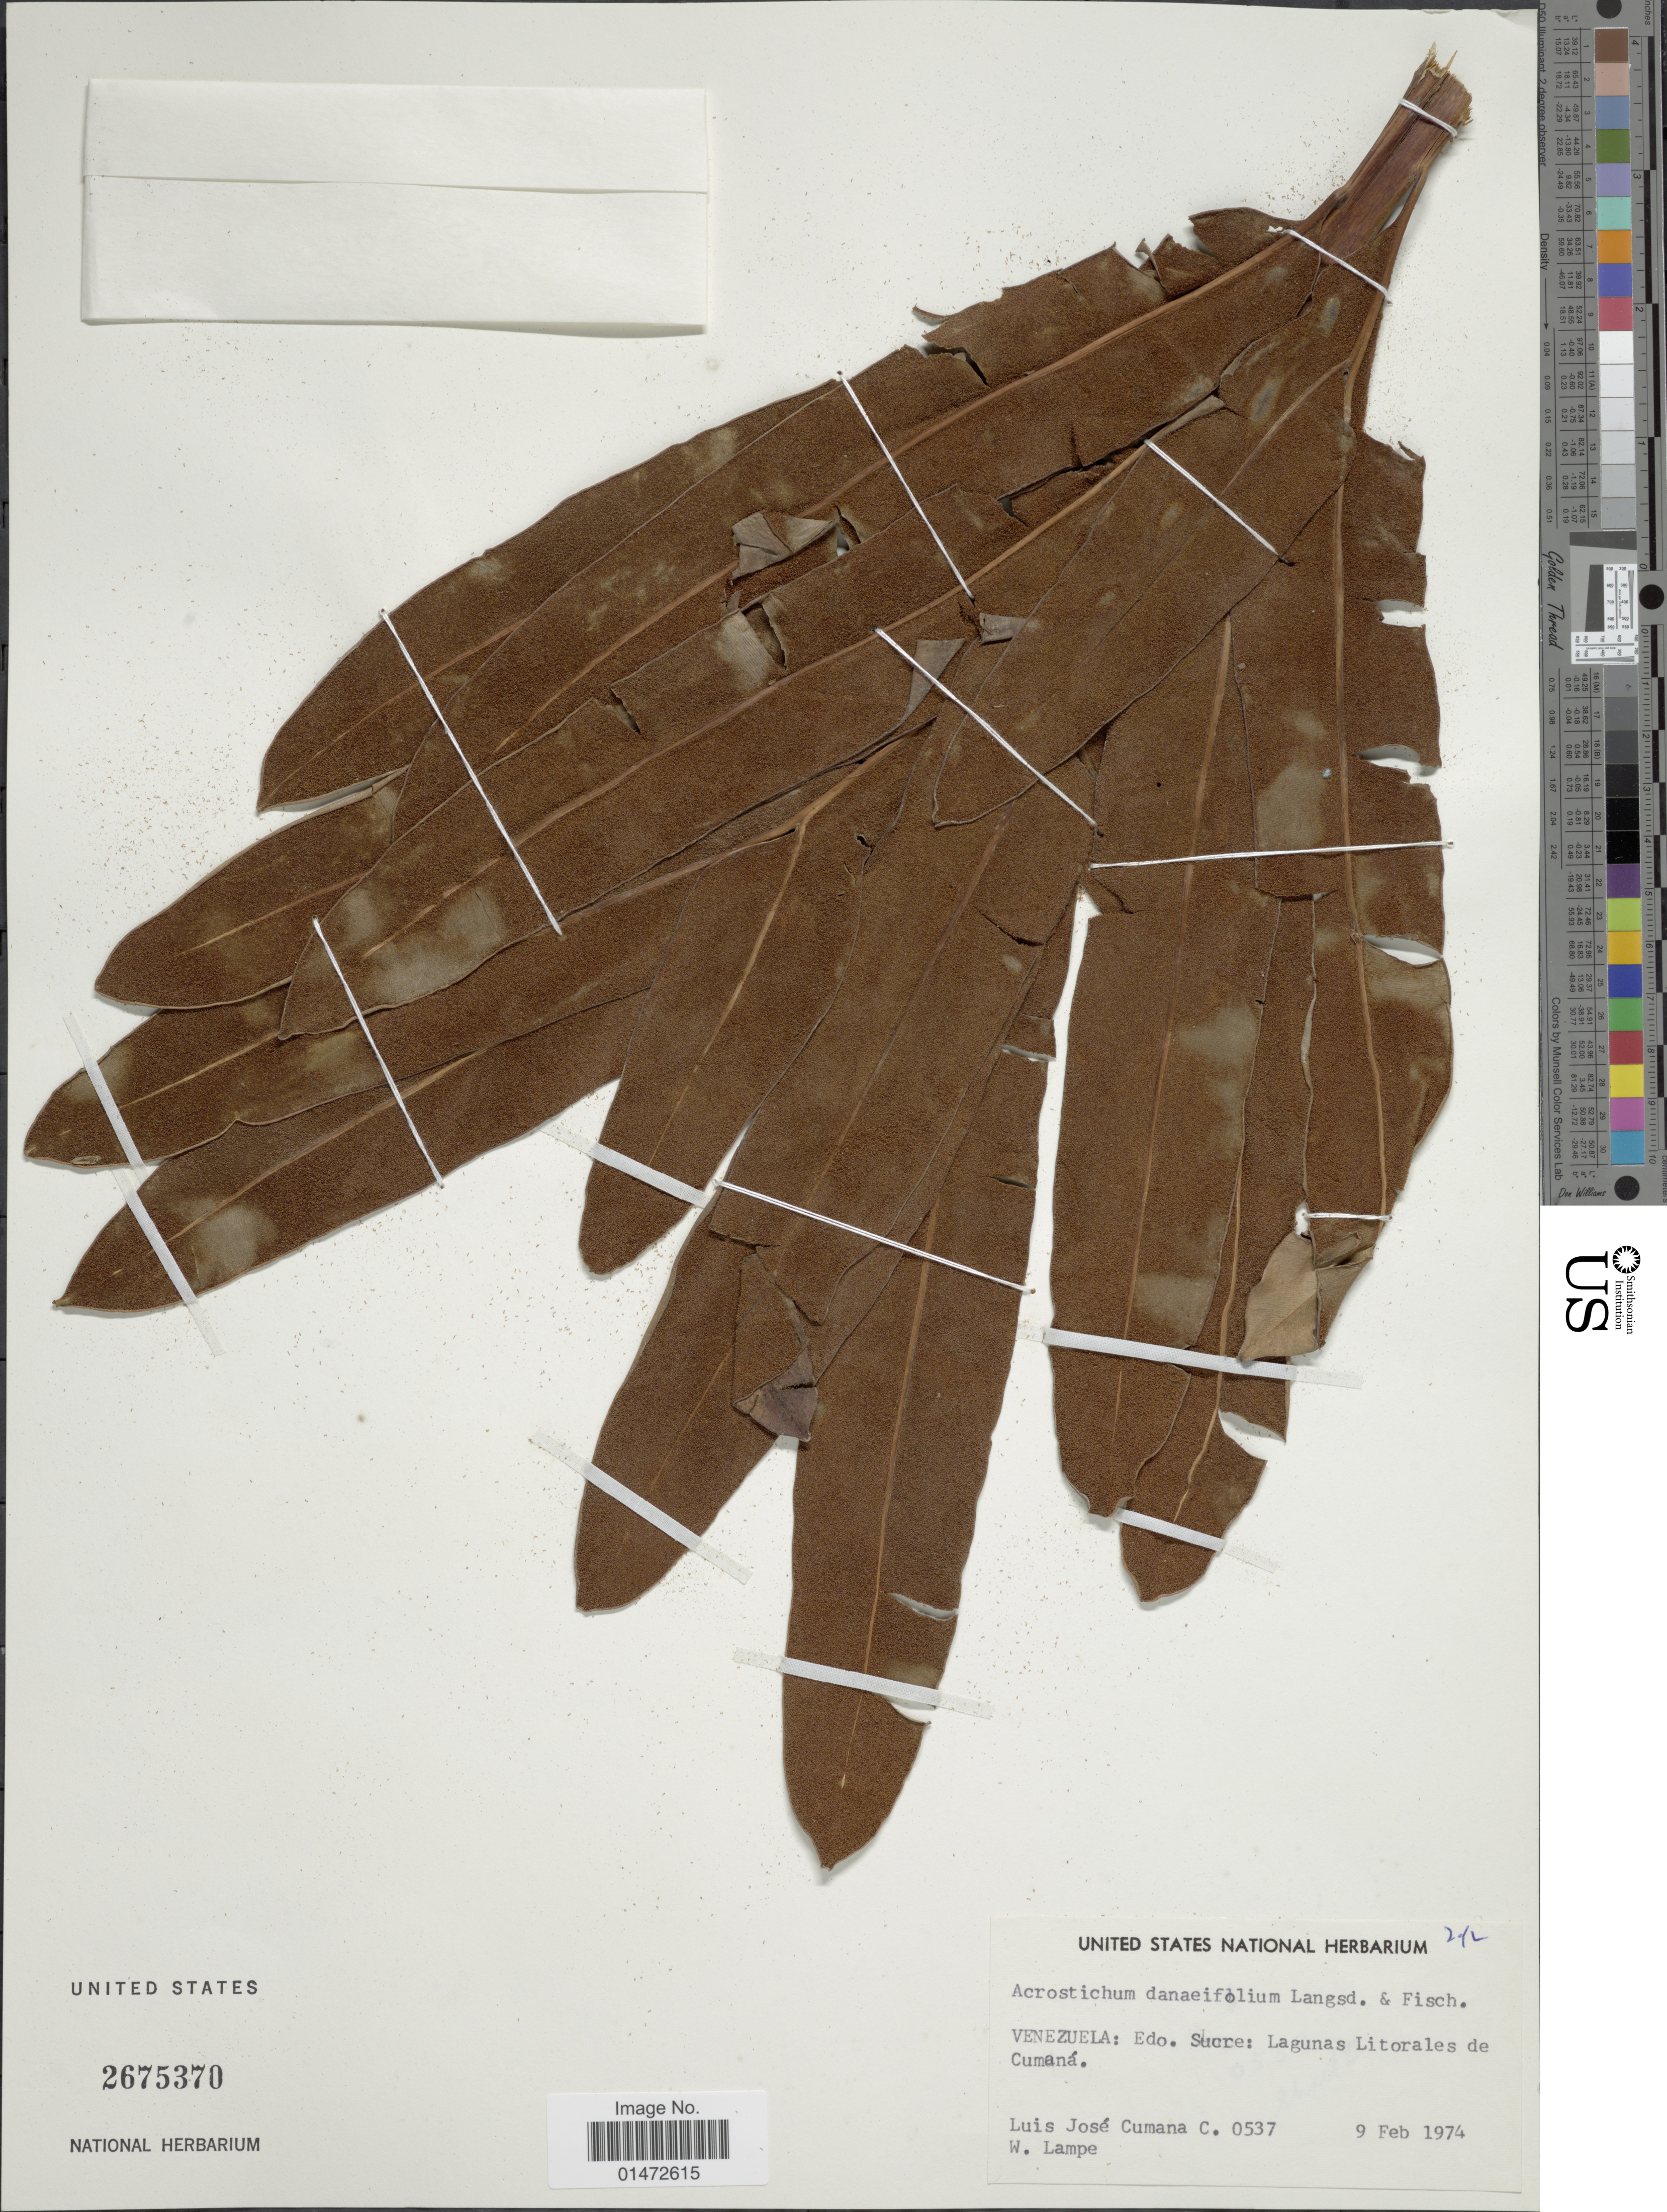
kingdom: Plantae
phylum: Tracheophyta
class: Polypodiopsida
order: Polypodiales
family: Pteridaceae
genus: Acrostichum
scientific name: Acrostichum danaeifolium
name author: Langsd. & Fisch.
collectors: L. J. Cumaná C. & W. Lampe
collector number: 0537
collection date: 1974-02-09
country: Venezuela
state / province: Sucre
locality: Lagunas Litorales de Cumané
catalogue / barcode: US 2675370